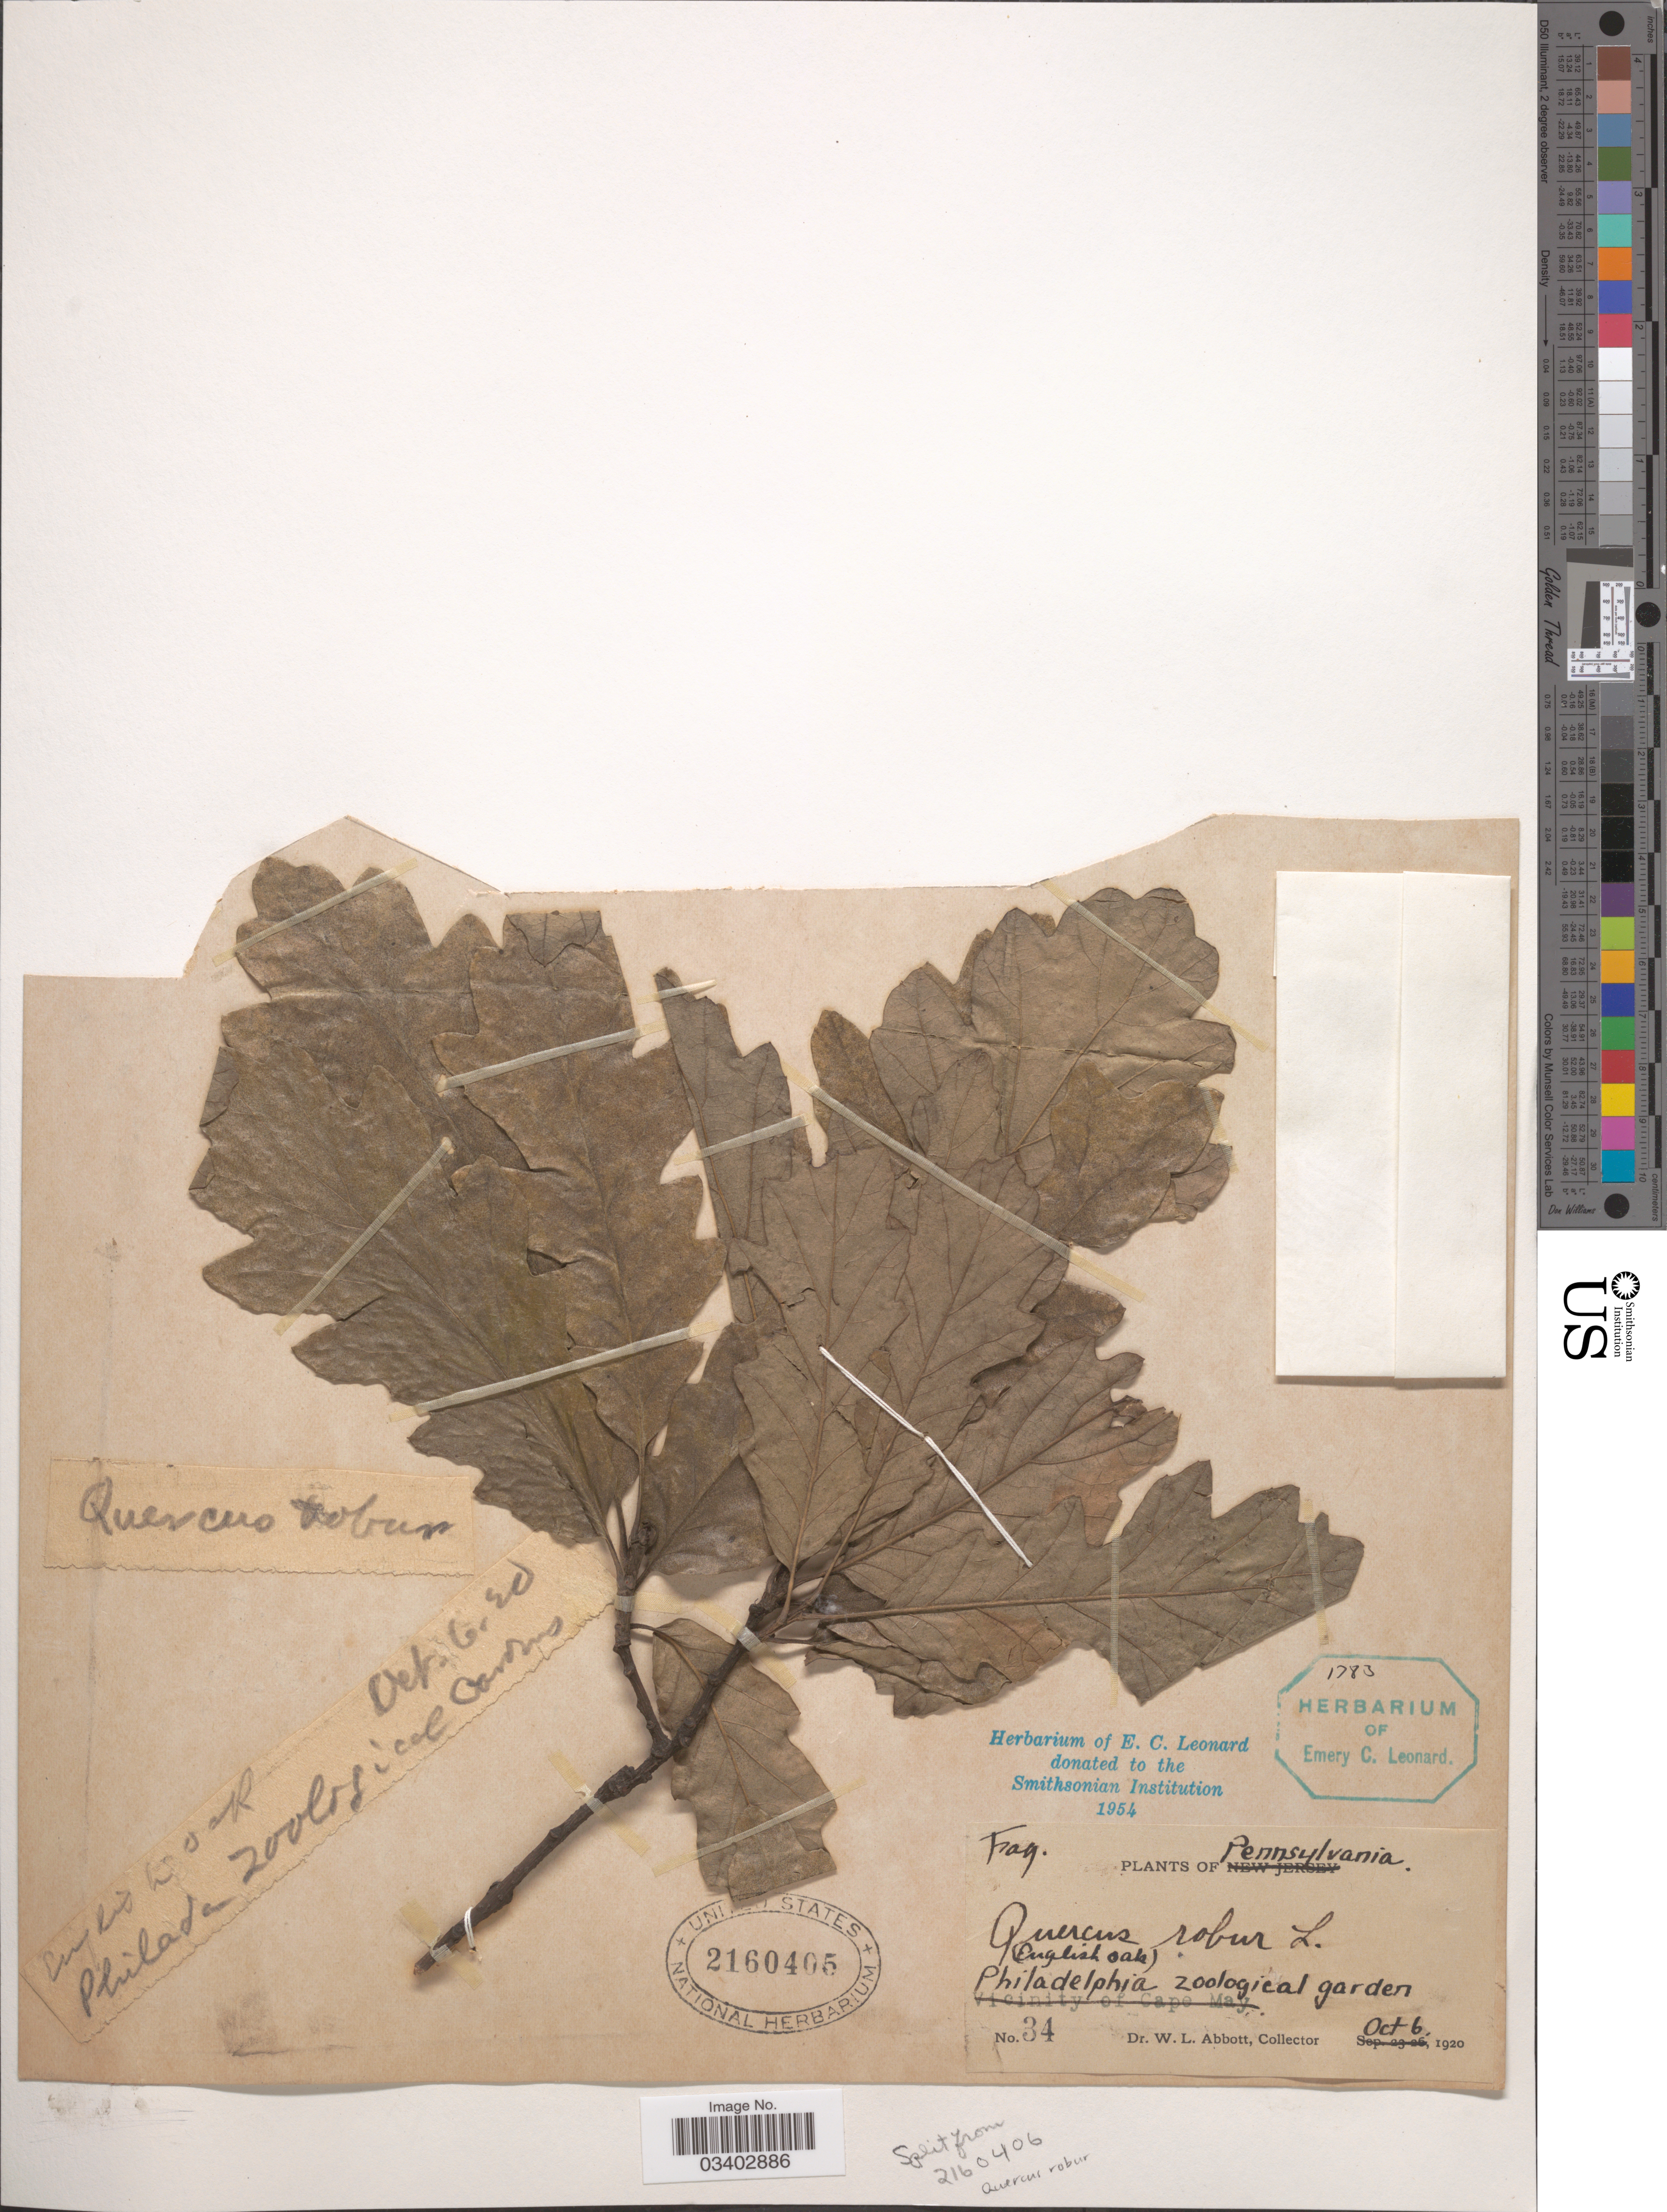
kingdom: Plantae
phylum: Tracheophyta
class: Magnoliopsida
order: Fagales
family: Fagaceae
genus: Quercus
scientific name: Quercus robur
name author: L.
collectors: W. L. Abbott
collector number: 34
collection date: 1920-10-06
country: United States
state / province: Pennsylvania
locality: Philadelphia Zoological garden.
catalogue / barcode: US 2160405